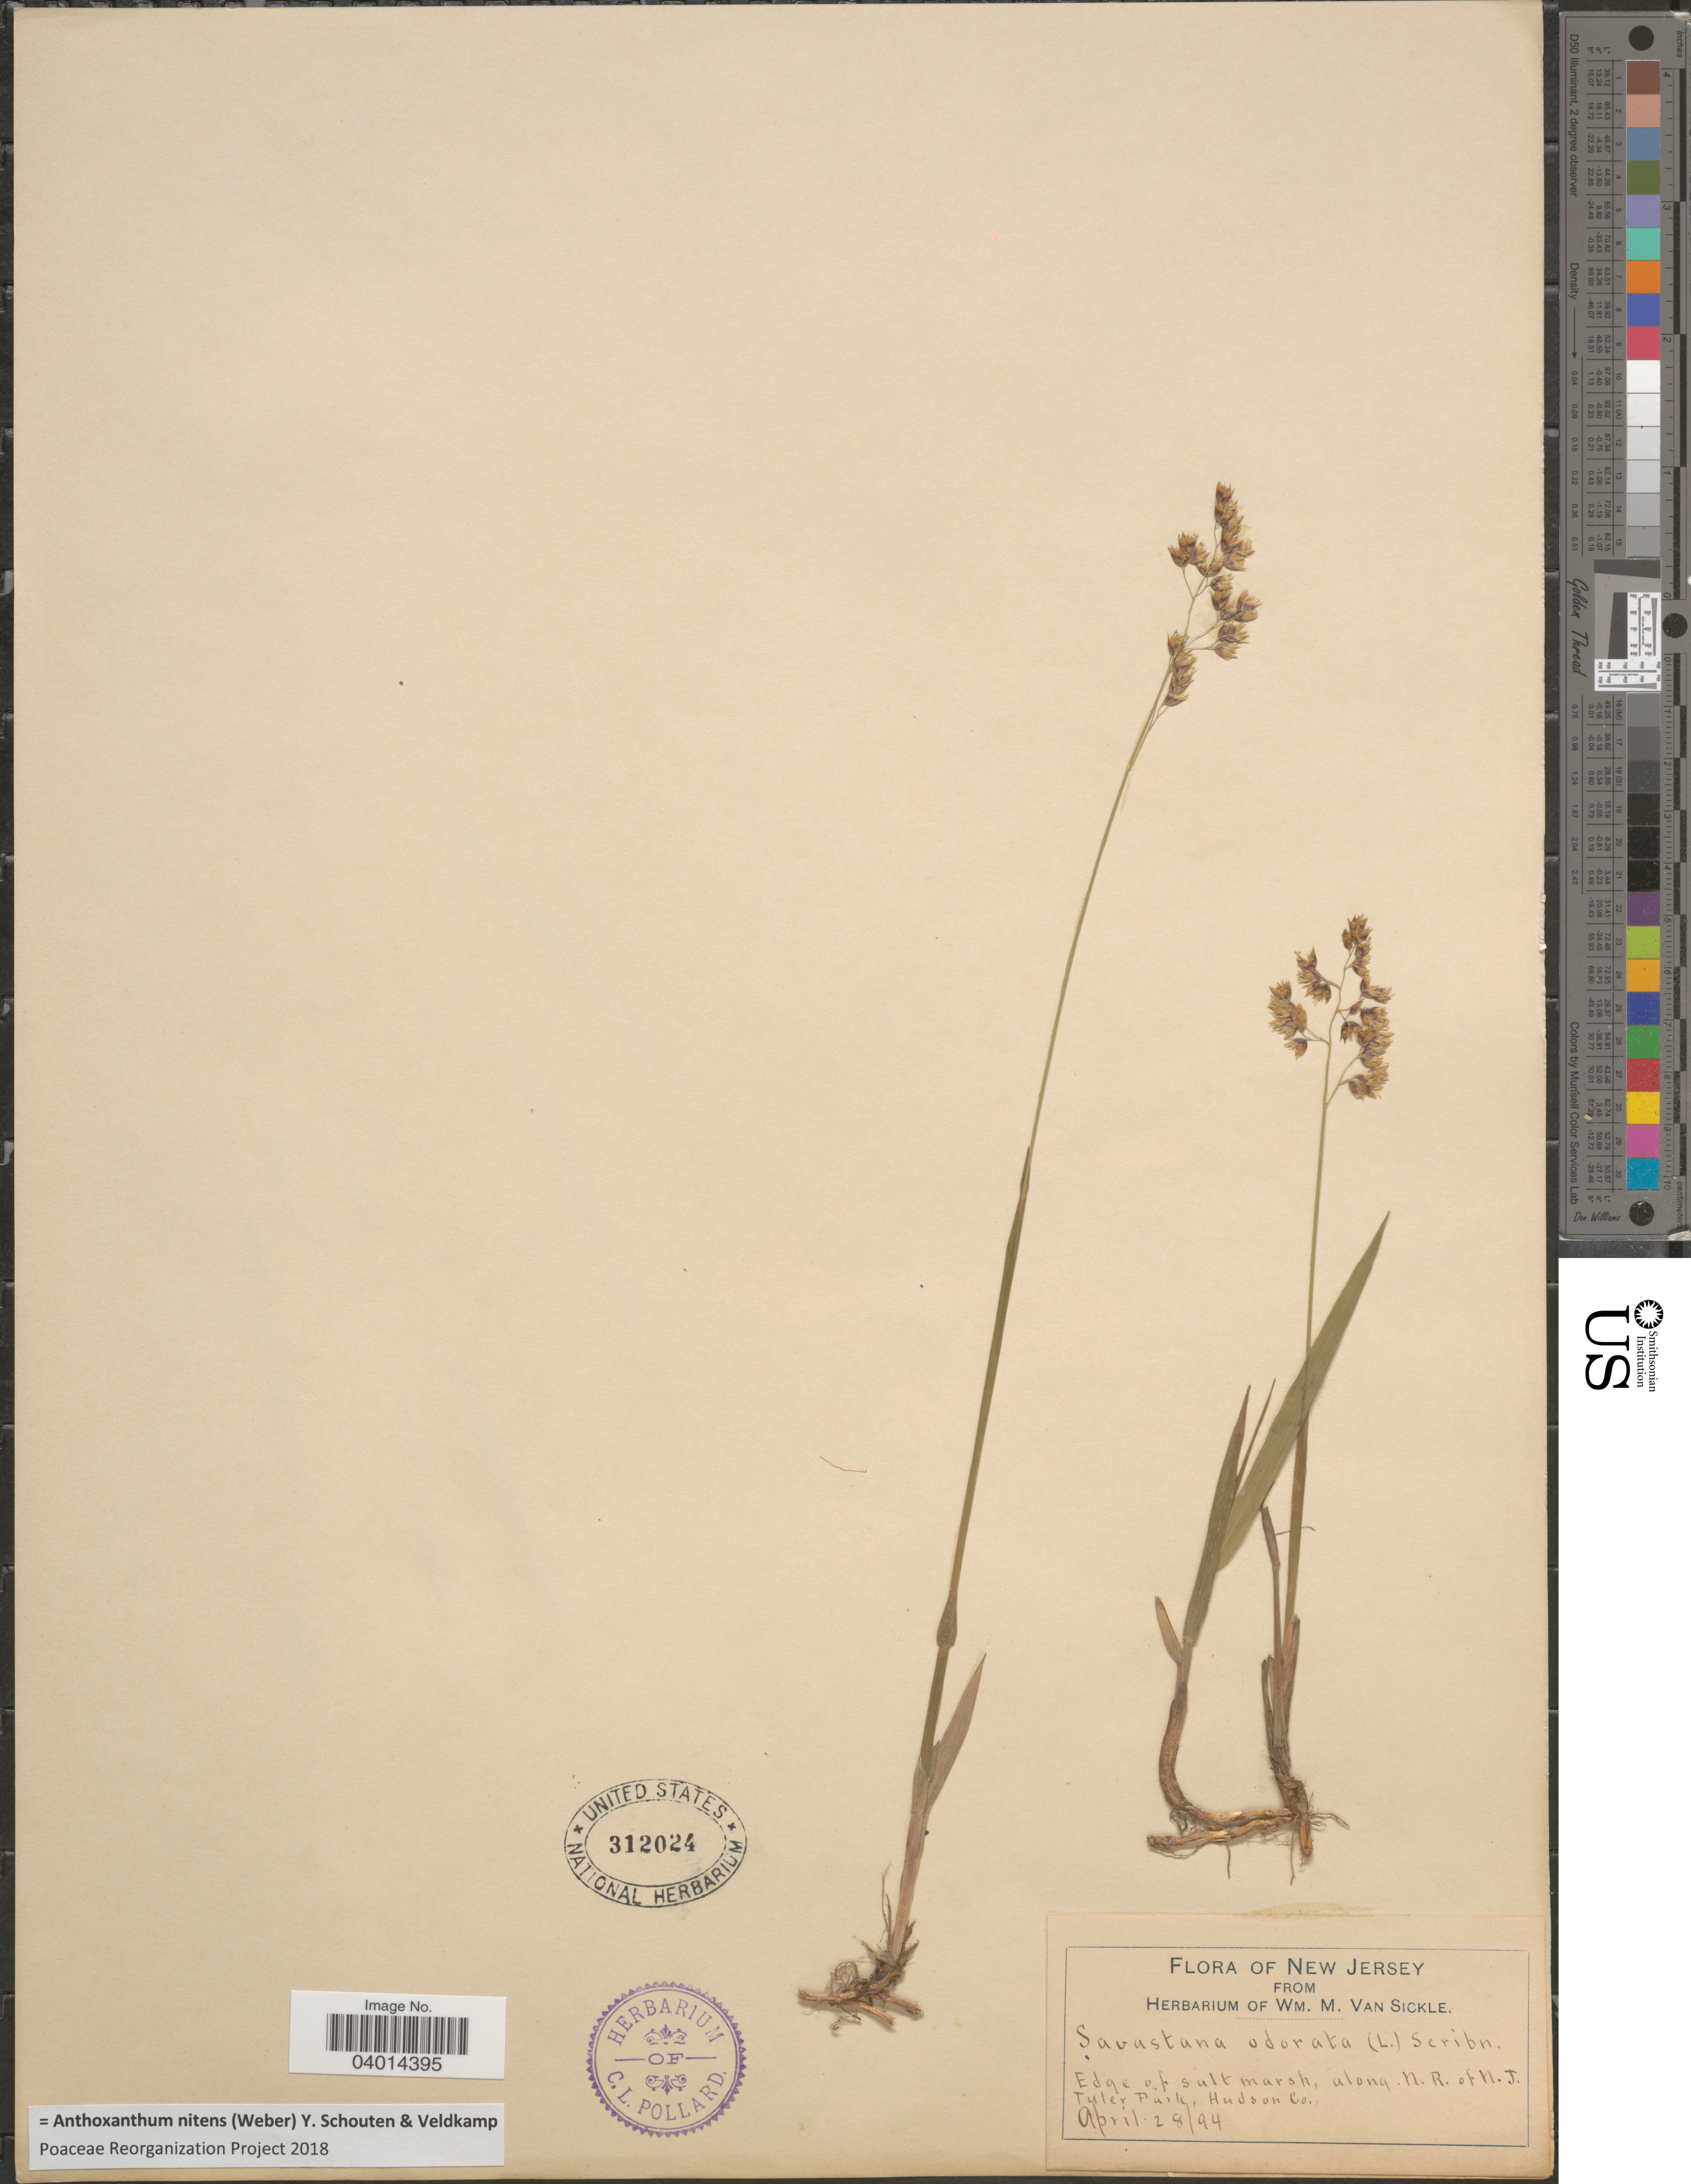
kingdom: Plantae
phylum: Tracheophyta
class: Liliopsida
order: Poales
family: Poaceae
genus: Anthoxanthum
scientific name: Anthoxanthum nitens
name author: (G.H. Weber) R.T.A. Schouten & Veldkamp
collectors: ex herb. Wm. M. Van Sickle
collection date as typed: Transcribed d/m/y: 28/4/94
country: United States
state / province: New Jersey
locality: Along N.R. of N.J. Tuler Park, Hudson Co.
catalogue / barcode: US 312024